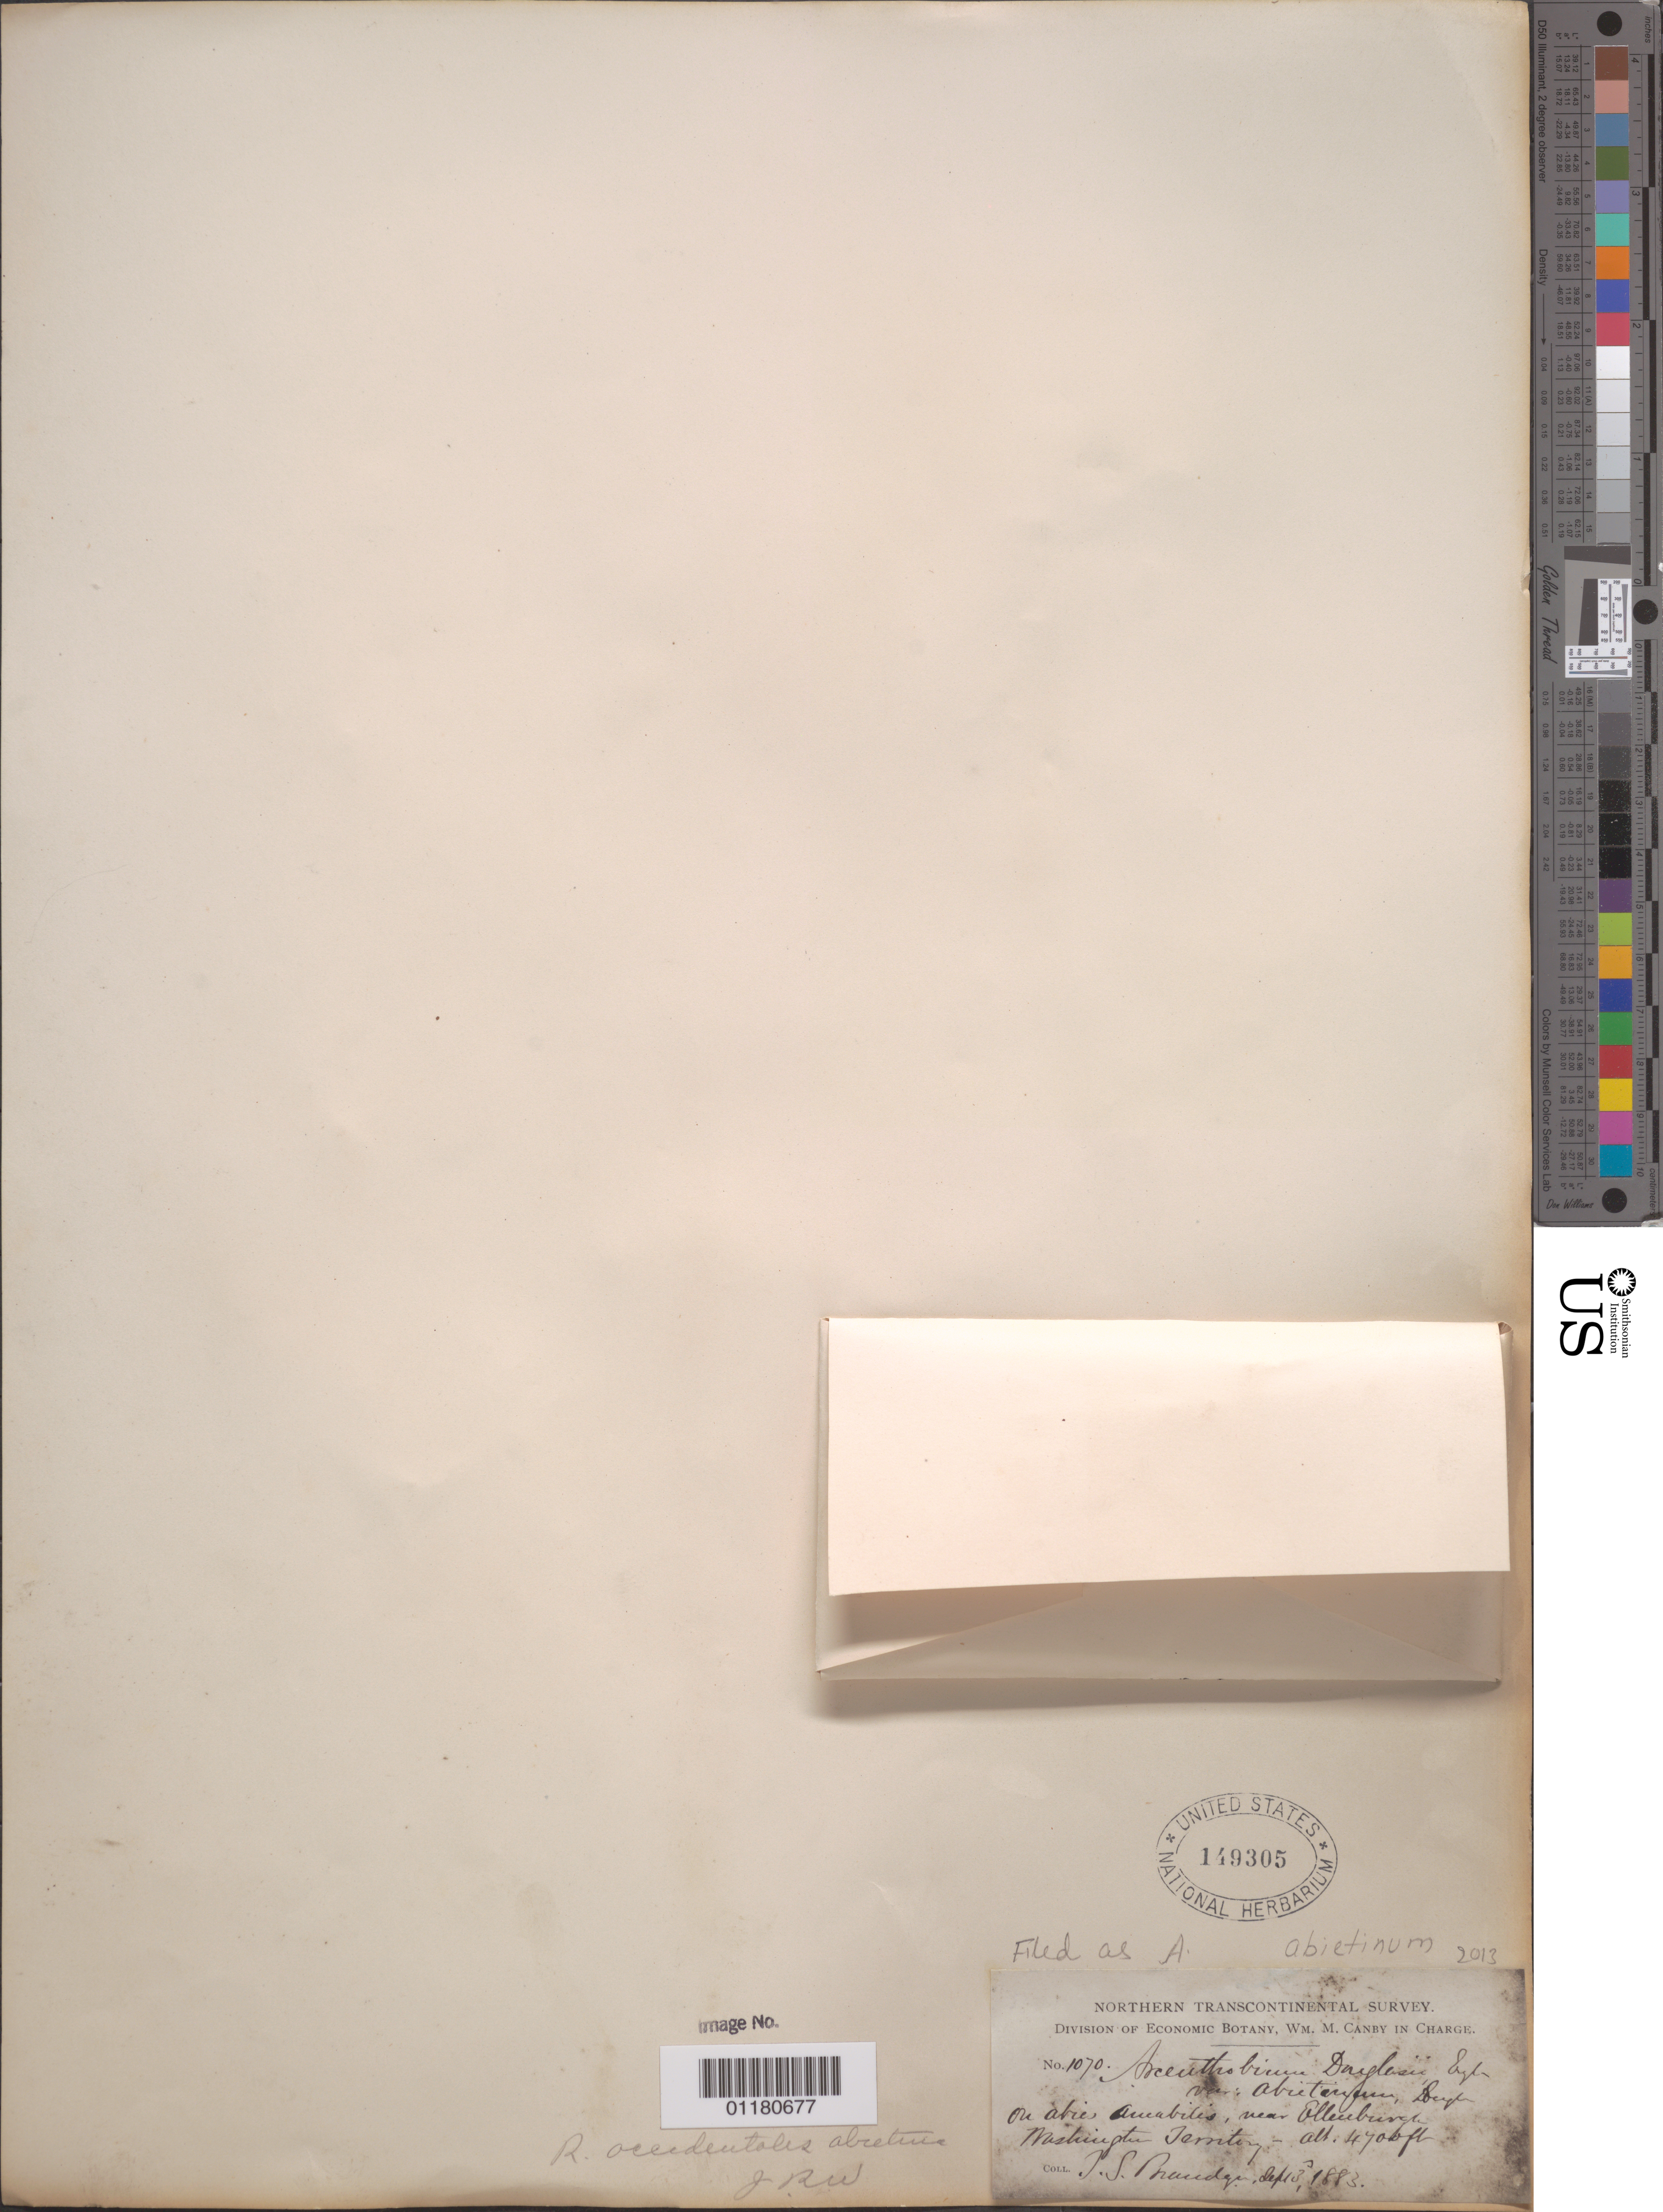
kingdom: Plantae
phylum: Tracheophyta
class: Magnoliopsida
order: Santalales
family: Viscaceae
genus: Arceuthobium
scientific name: Arceuthobium abietinum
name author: (Engelm.) Munz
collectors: J. S. Brandegee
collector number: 1070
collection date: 1883-09-03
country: United States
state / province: Washington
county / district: Kittitas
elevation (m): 1433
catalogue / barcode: US 149305